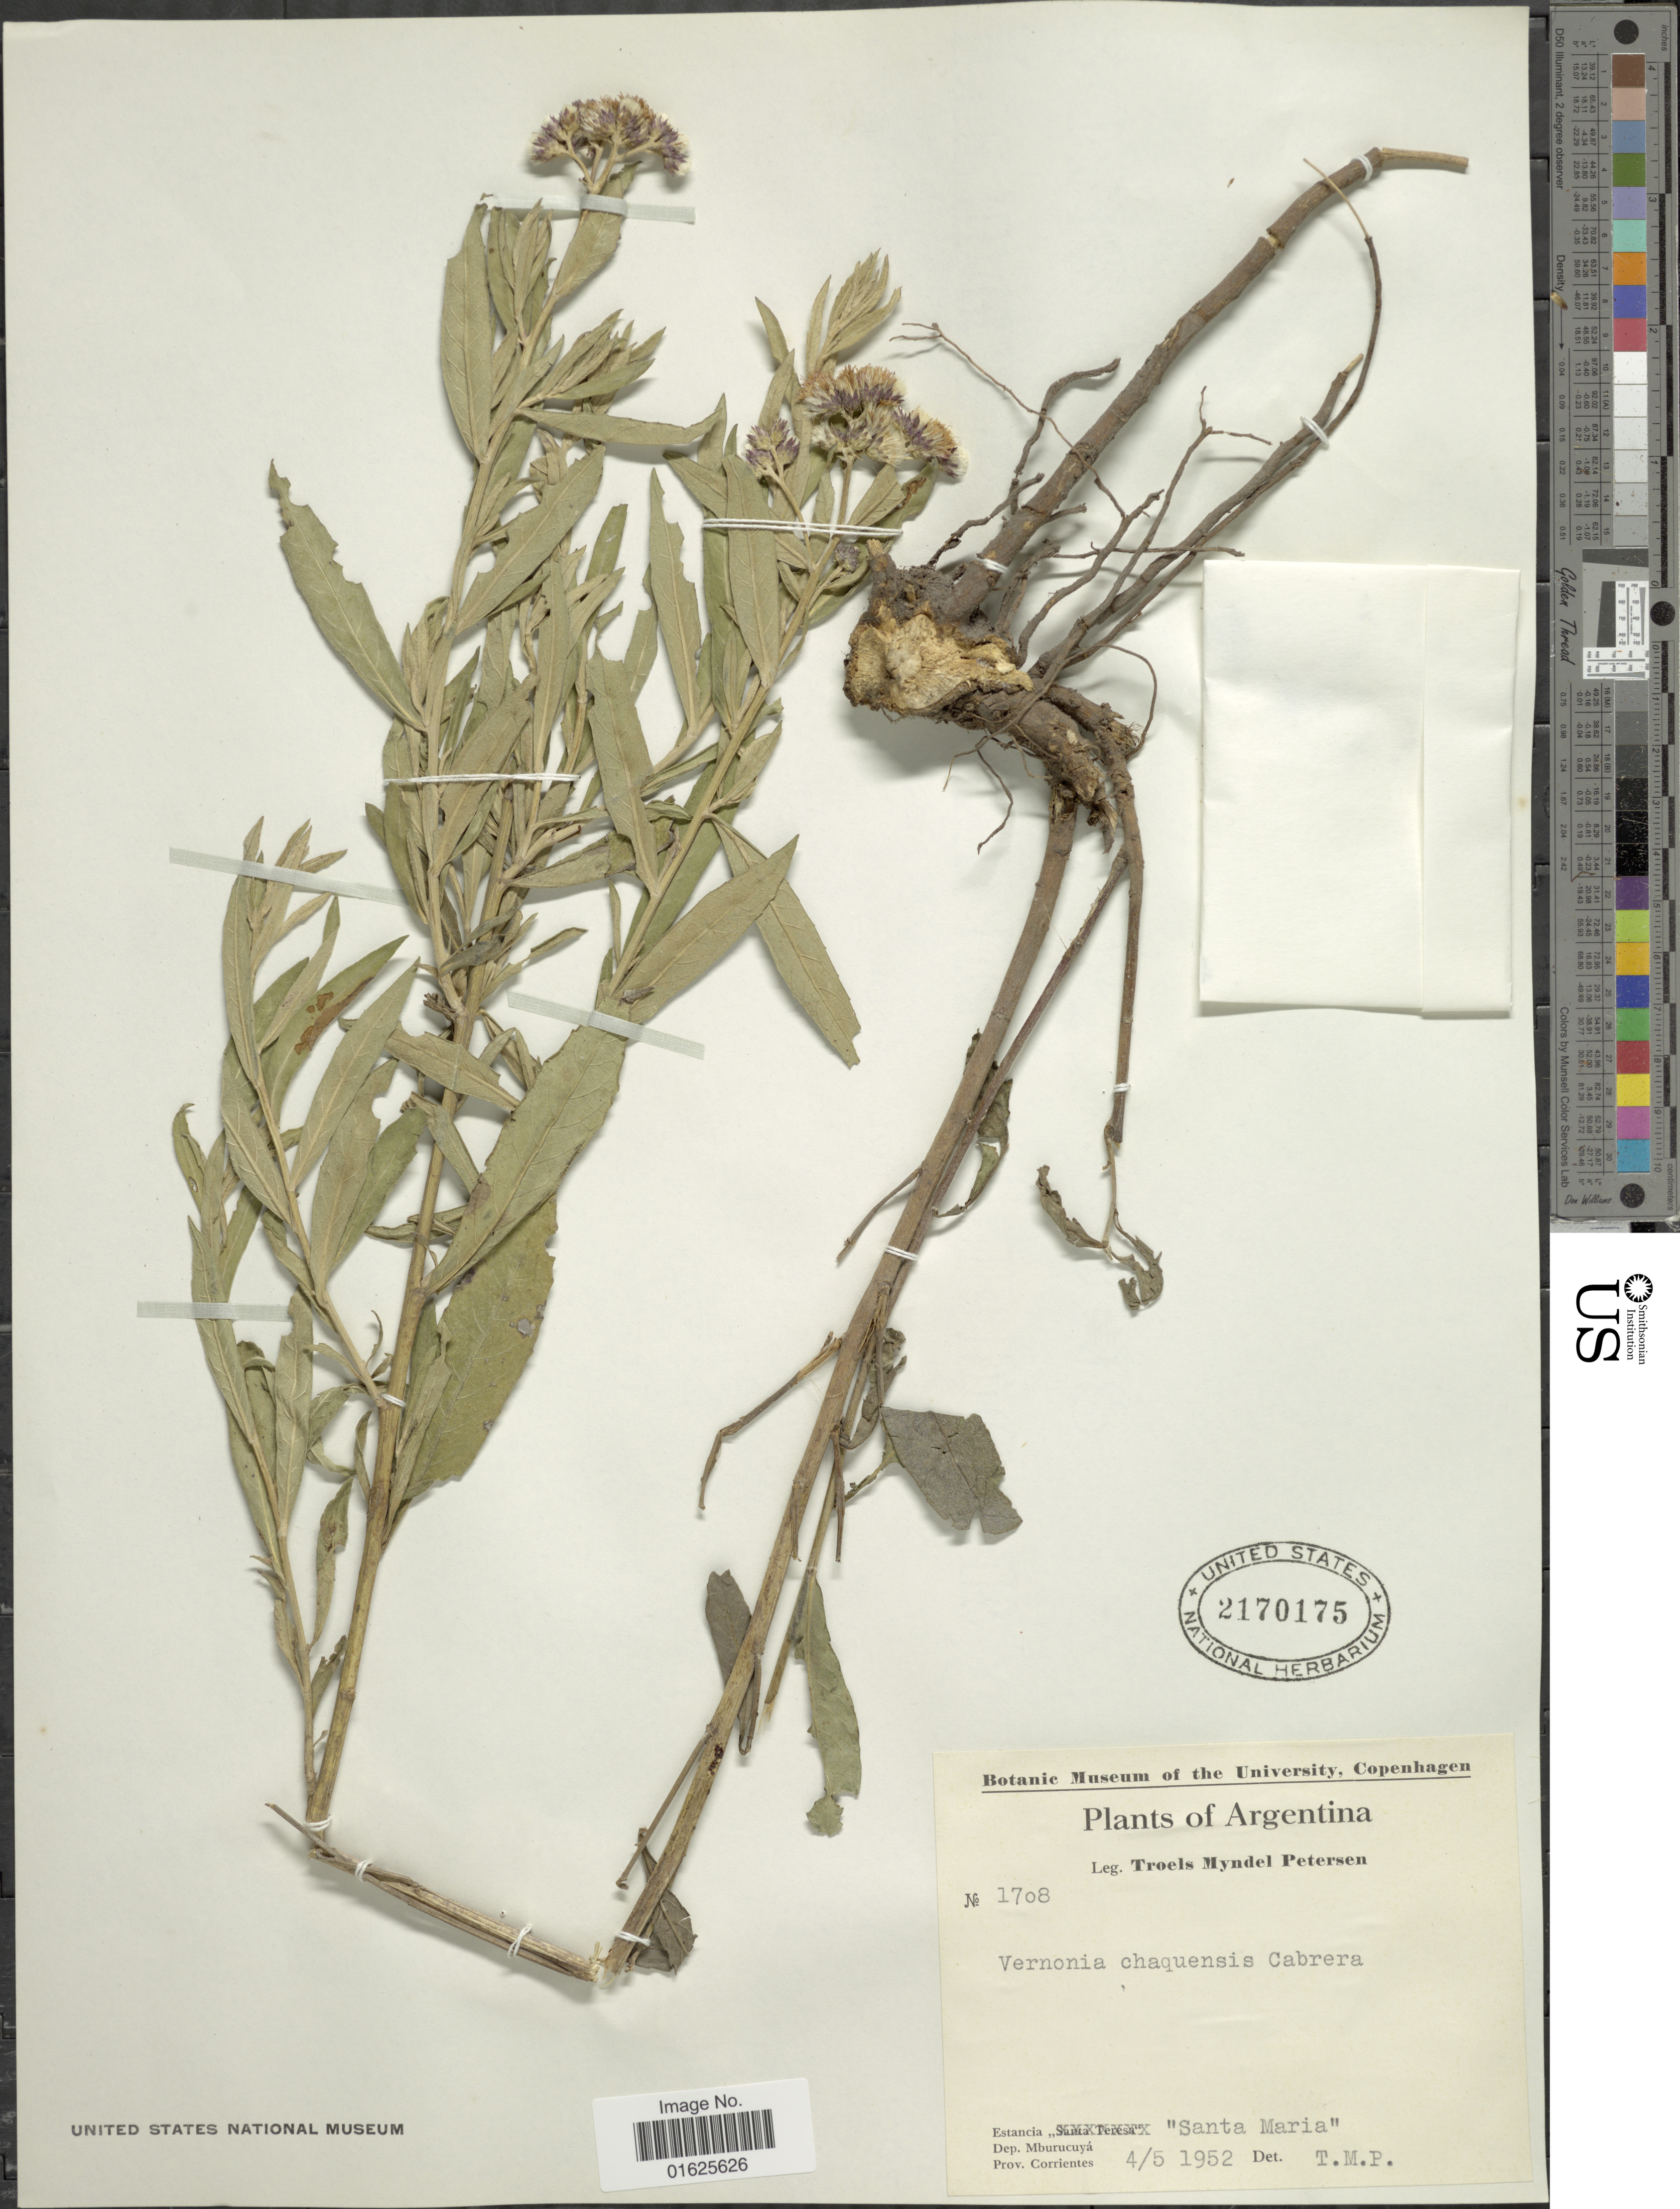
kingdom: Plantae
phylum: Tracheophyta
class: Magnoliopsida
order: Asterales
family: Asteraceae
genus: Vernonanthura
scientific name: Vernonanthura chaquensis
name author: (Cabrera) H. Rob.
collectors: T. Pederson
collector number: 1708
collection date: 1952-05-04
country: Argentina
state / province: Corrientes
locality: Estancia 'Santa Maria', Dep. Mburucuyá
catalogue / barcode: US 2170175